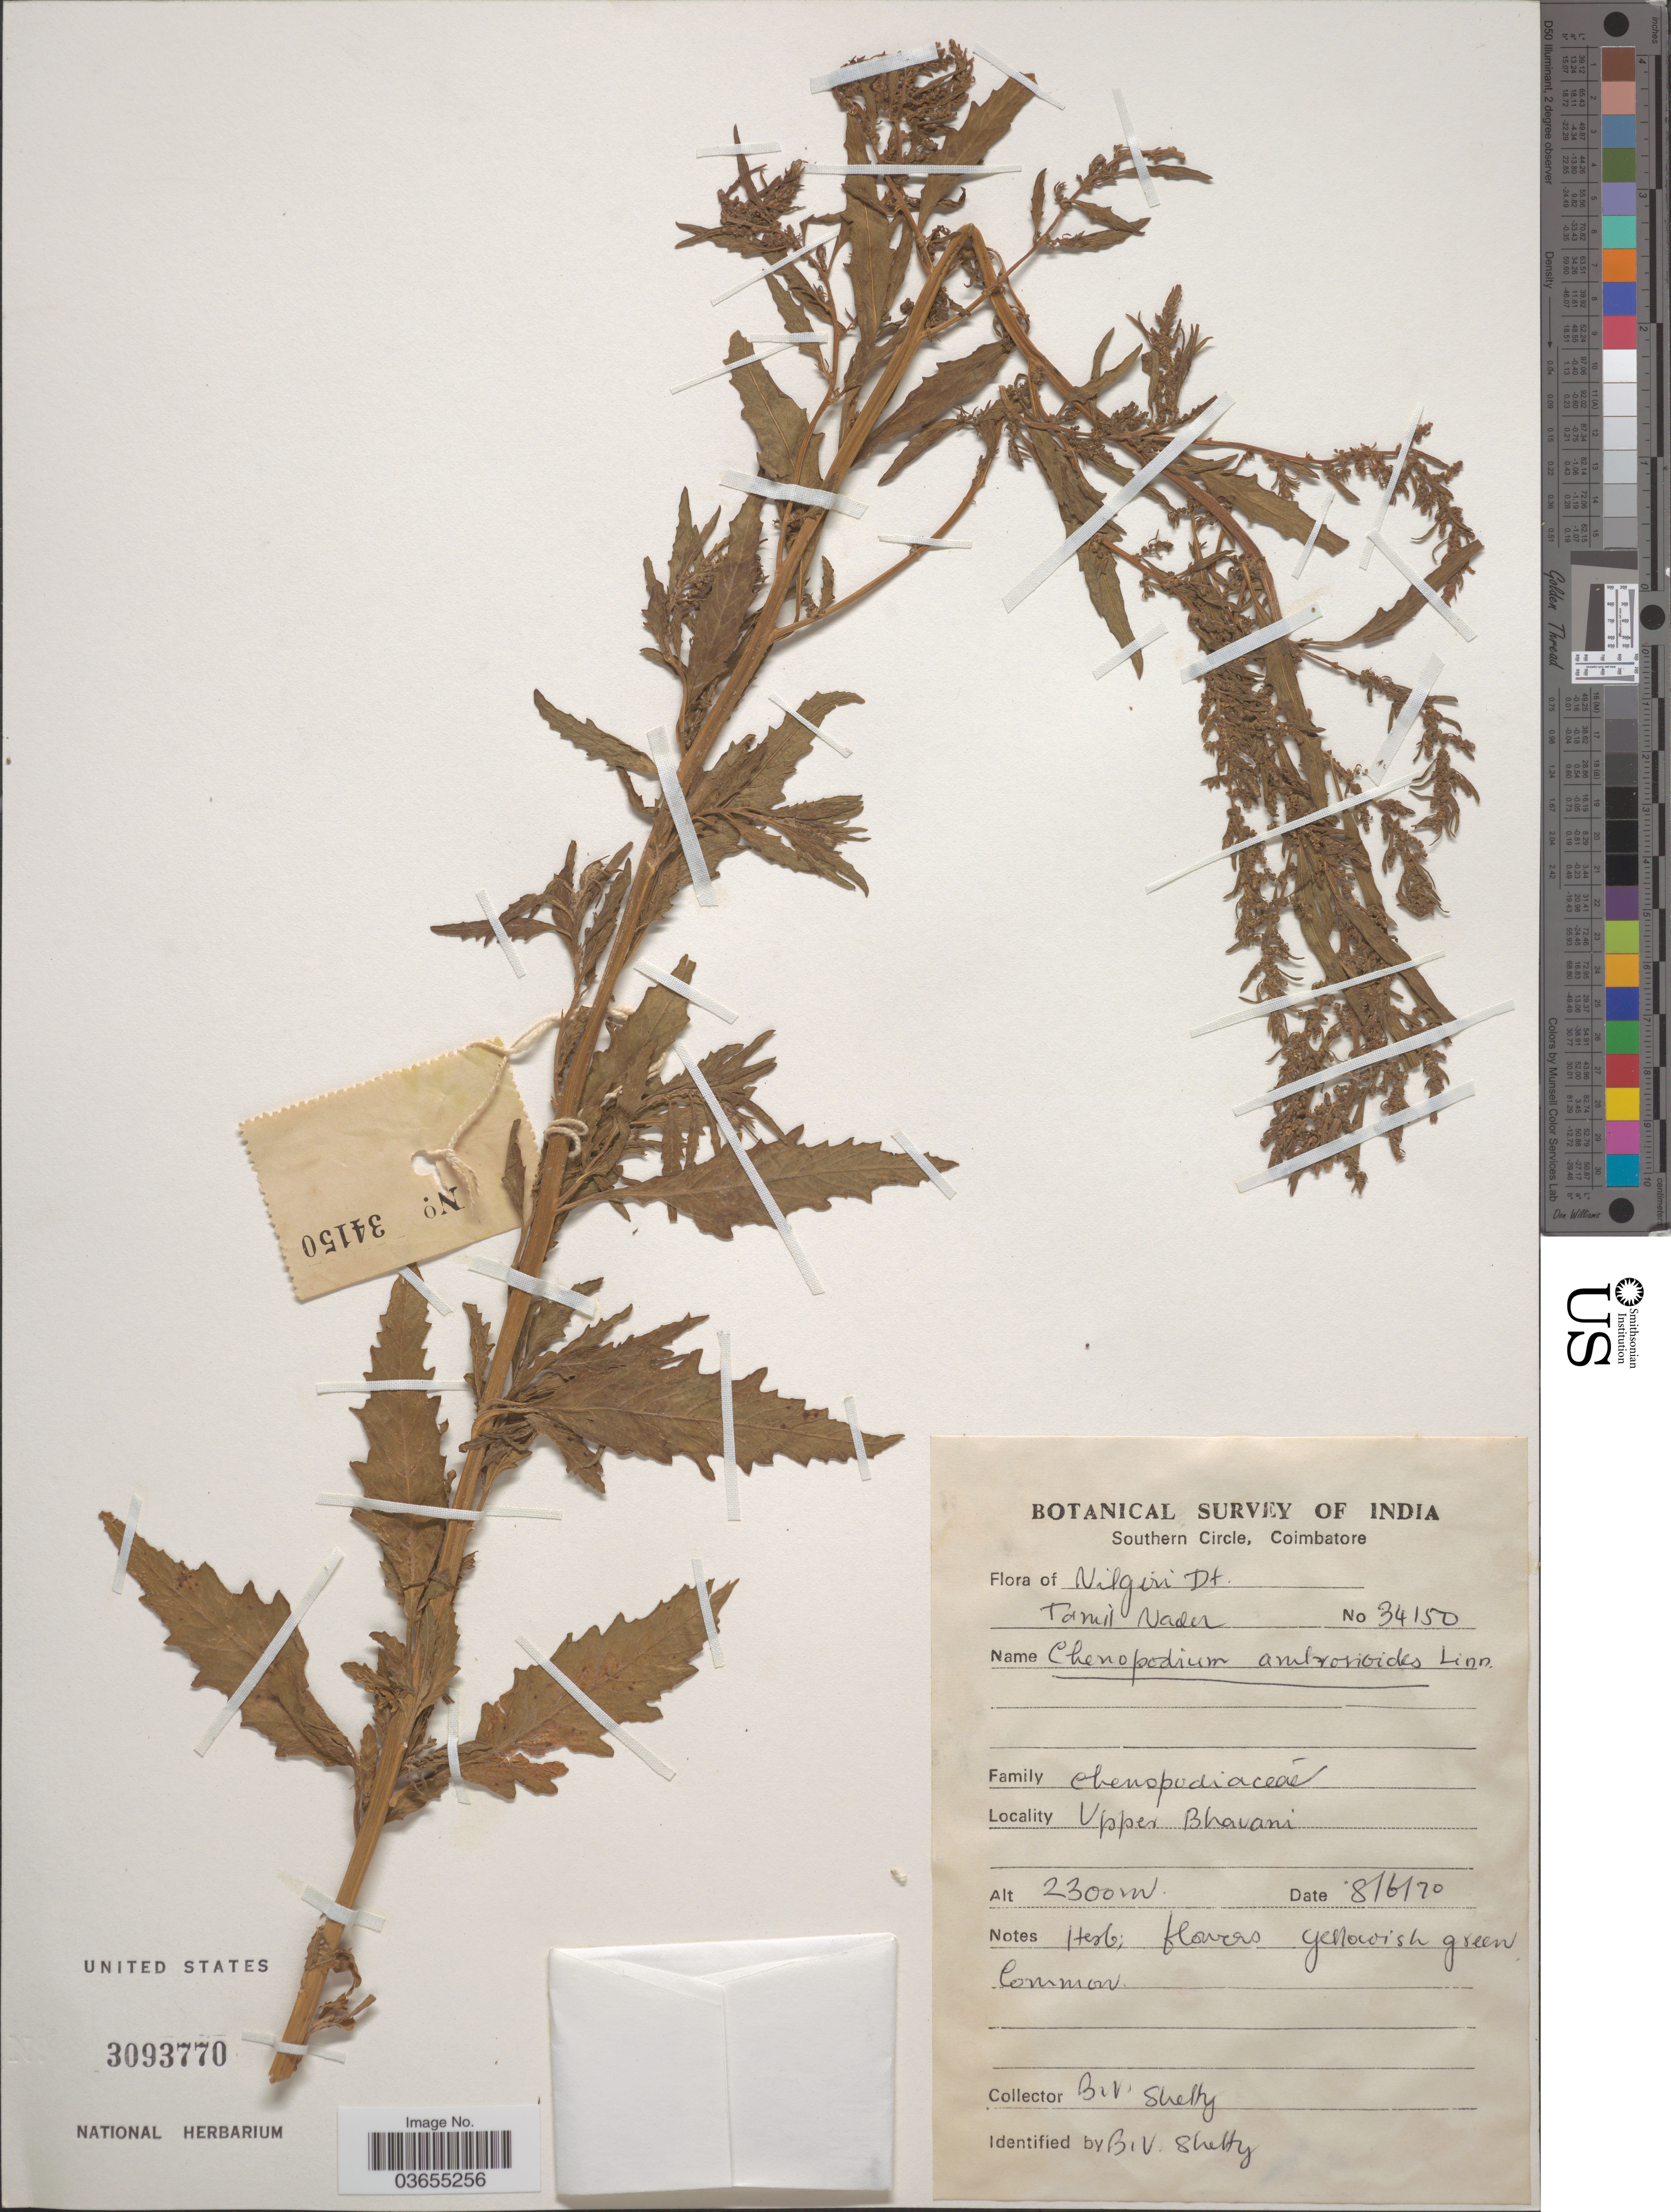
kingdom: Plantae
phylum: Tracheophyta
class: Magnoliopsida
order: Caryophyllales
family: Amaranthaceae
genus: Chenopodium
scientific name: Chenopodium ambrosioides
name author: L.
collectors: B.V. Shetty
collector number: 34150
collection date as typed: Transcribed d/m/y: 8/6/70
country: India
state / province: Tamil Nadu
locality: Nilgiri Dt. Upper Bhavani. Southern Circle, Coimbatore [unsure placement]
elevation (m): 2300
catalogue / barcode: US 3093770